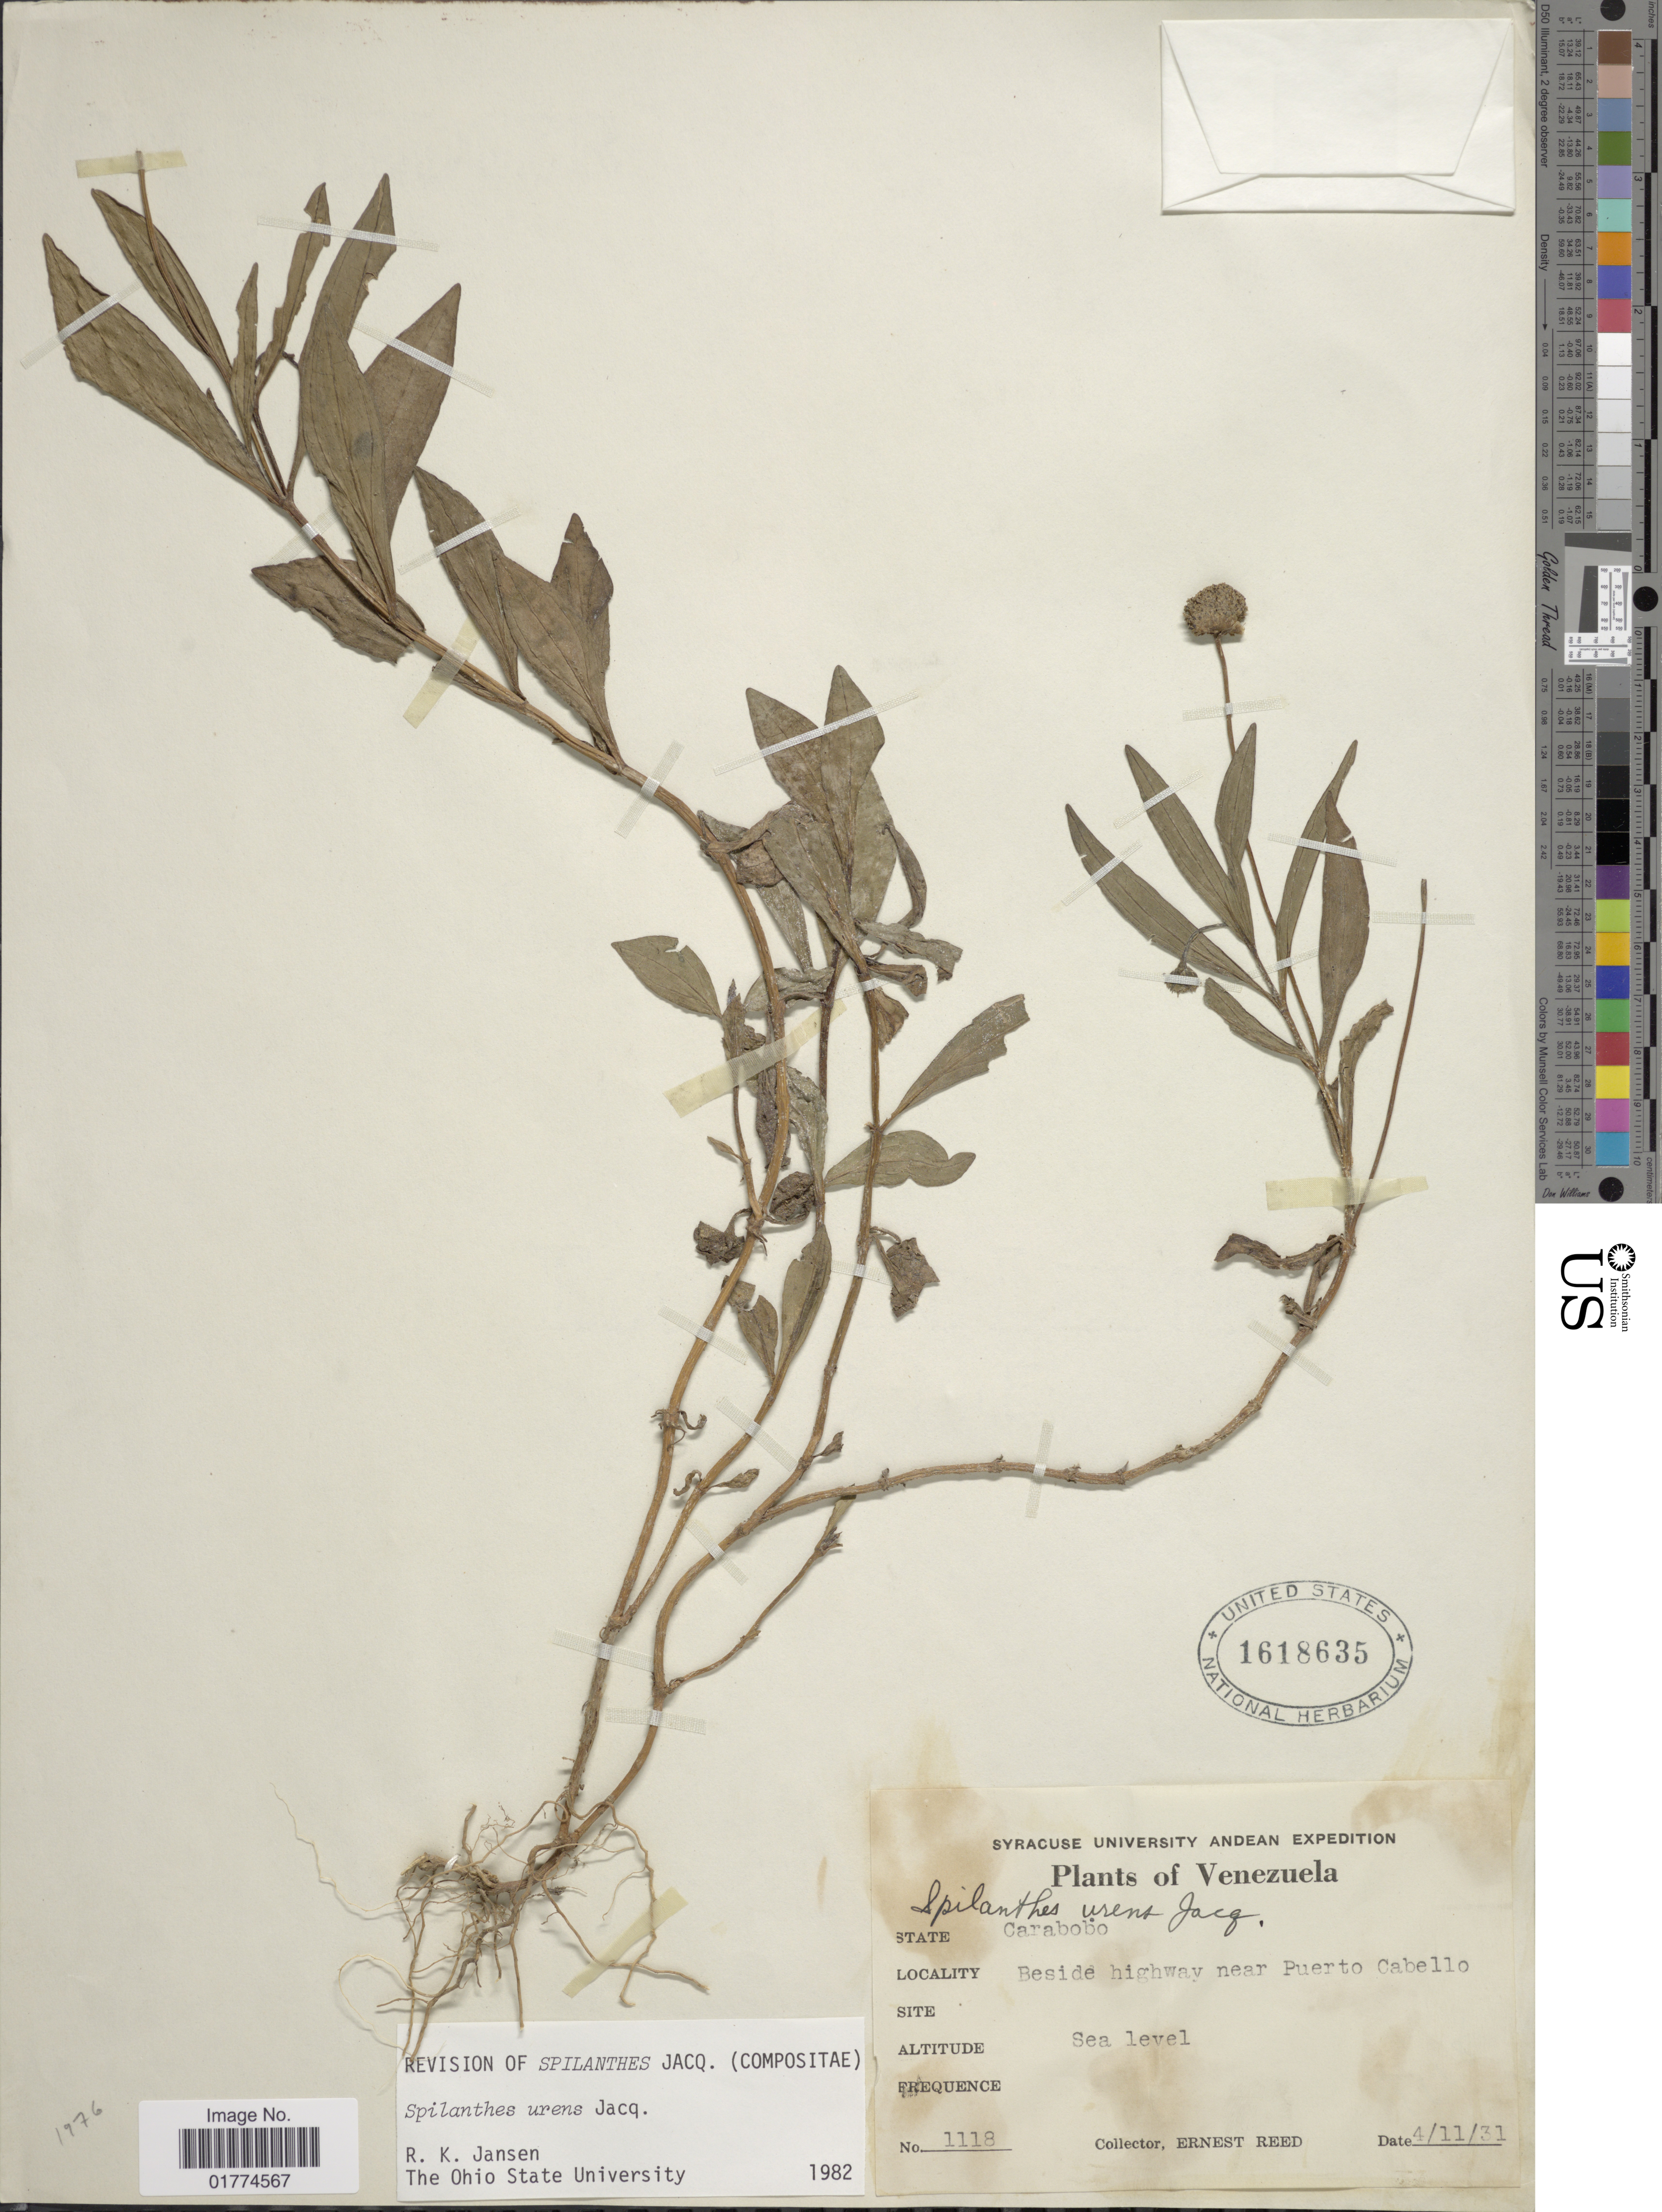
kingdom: Plantae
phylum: Tracheophyta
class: Magnoliopsida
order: Asterales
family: Asteraceae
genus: Spilanthes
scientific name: Spilanthes urens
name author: Jacq.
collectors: E. Reed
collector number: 1118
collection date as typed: Transcribed d/m/y: 4/11/31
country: Venezuela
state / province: Carabobo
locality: Beside highway near Puerto Cabello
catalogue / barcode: US 1618635